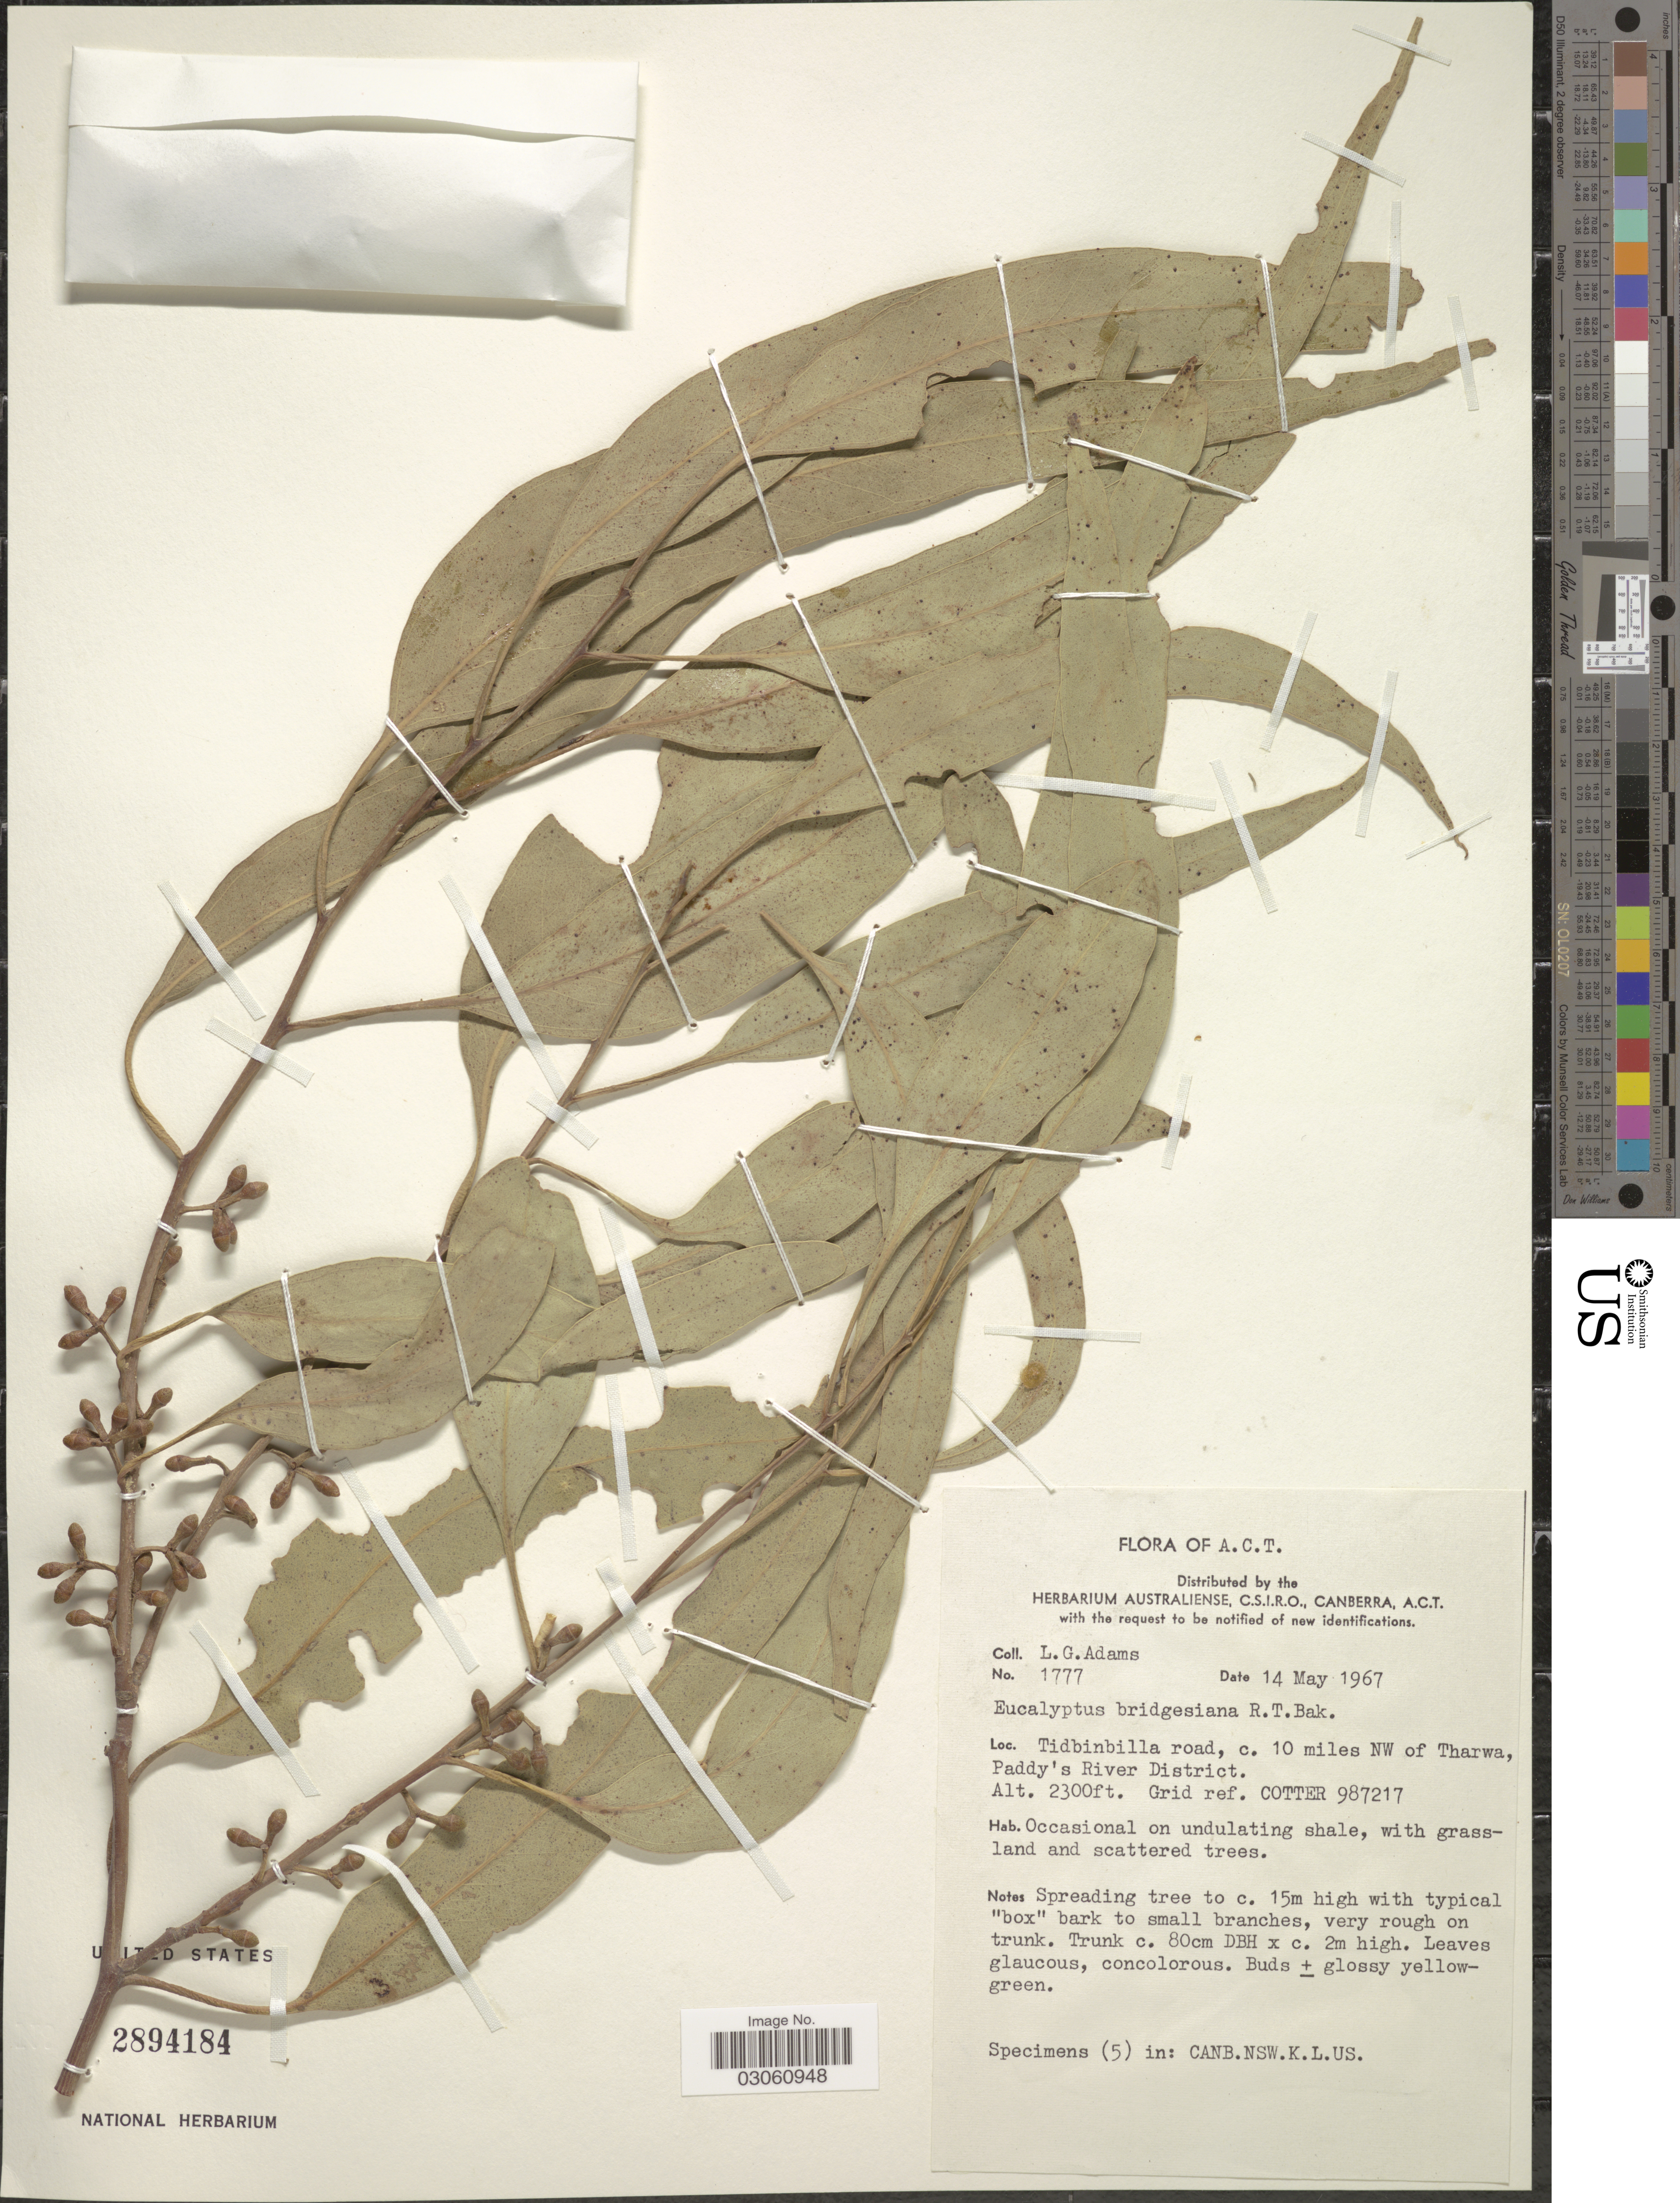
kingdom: Plantae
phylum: Tracheophyta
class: Magnoliopsida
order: Myrtales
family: Myrtaceae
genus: Eucalyptus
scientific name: Eucalyptus bridgesiana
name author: R.T. Baker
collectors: L. G. Adams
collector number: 1777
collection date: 1967-05-14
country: Australia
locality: A.C.T., Tidbinbilla road, c. 10 miles NW of Tharwa, Paddy's River District, Grid ref. Cotter 987217.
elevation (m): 701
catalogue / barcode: US 2894184